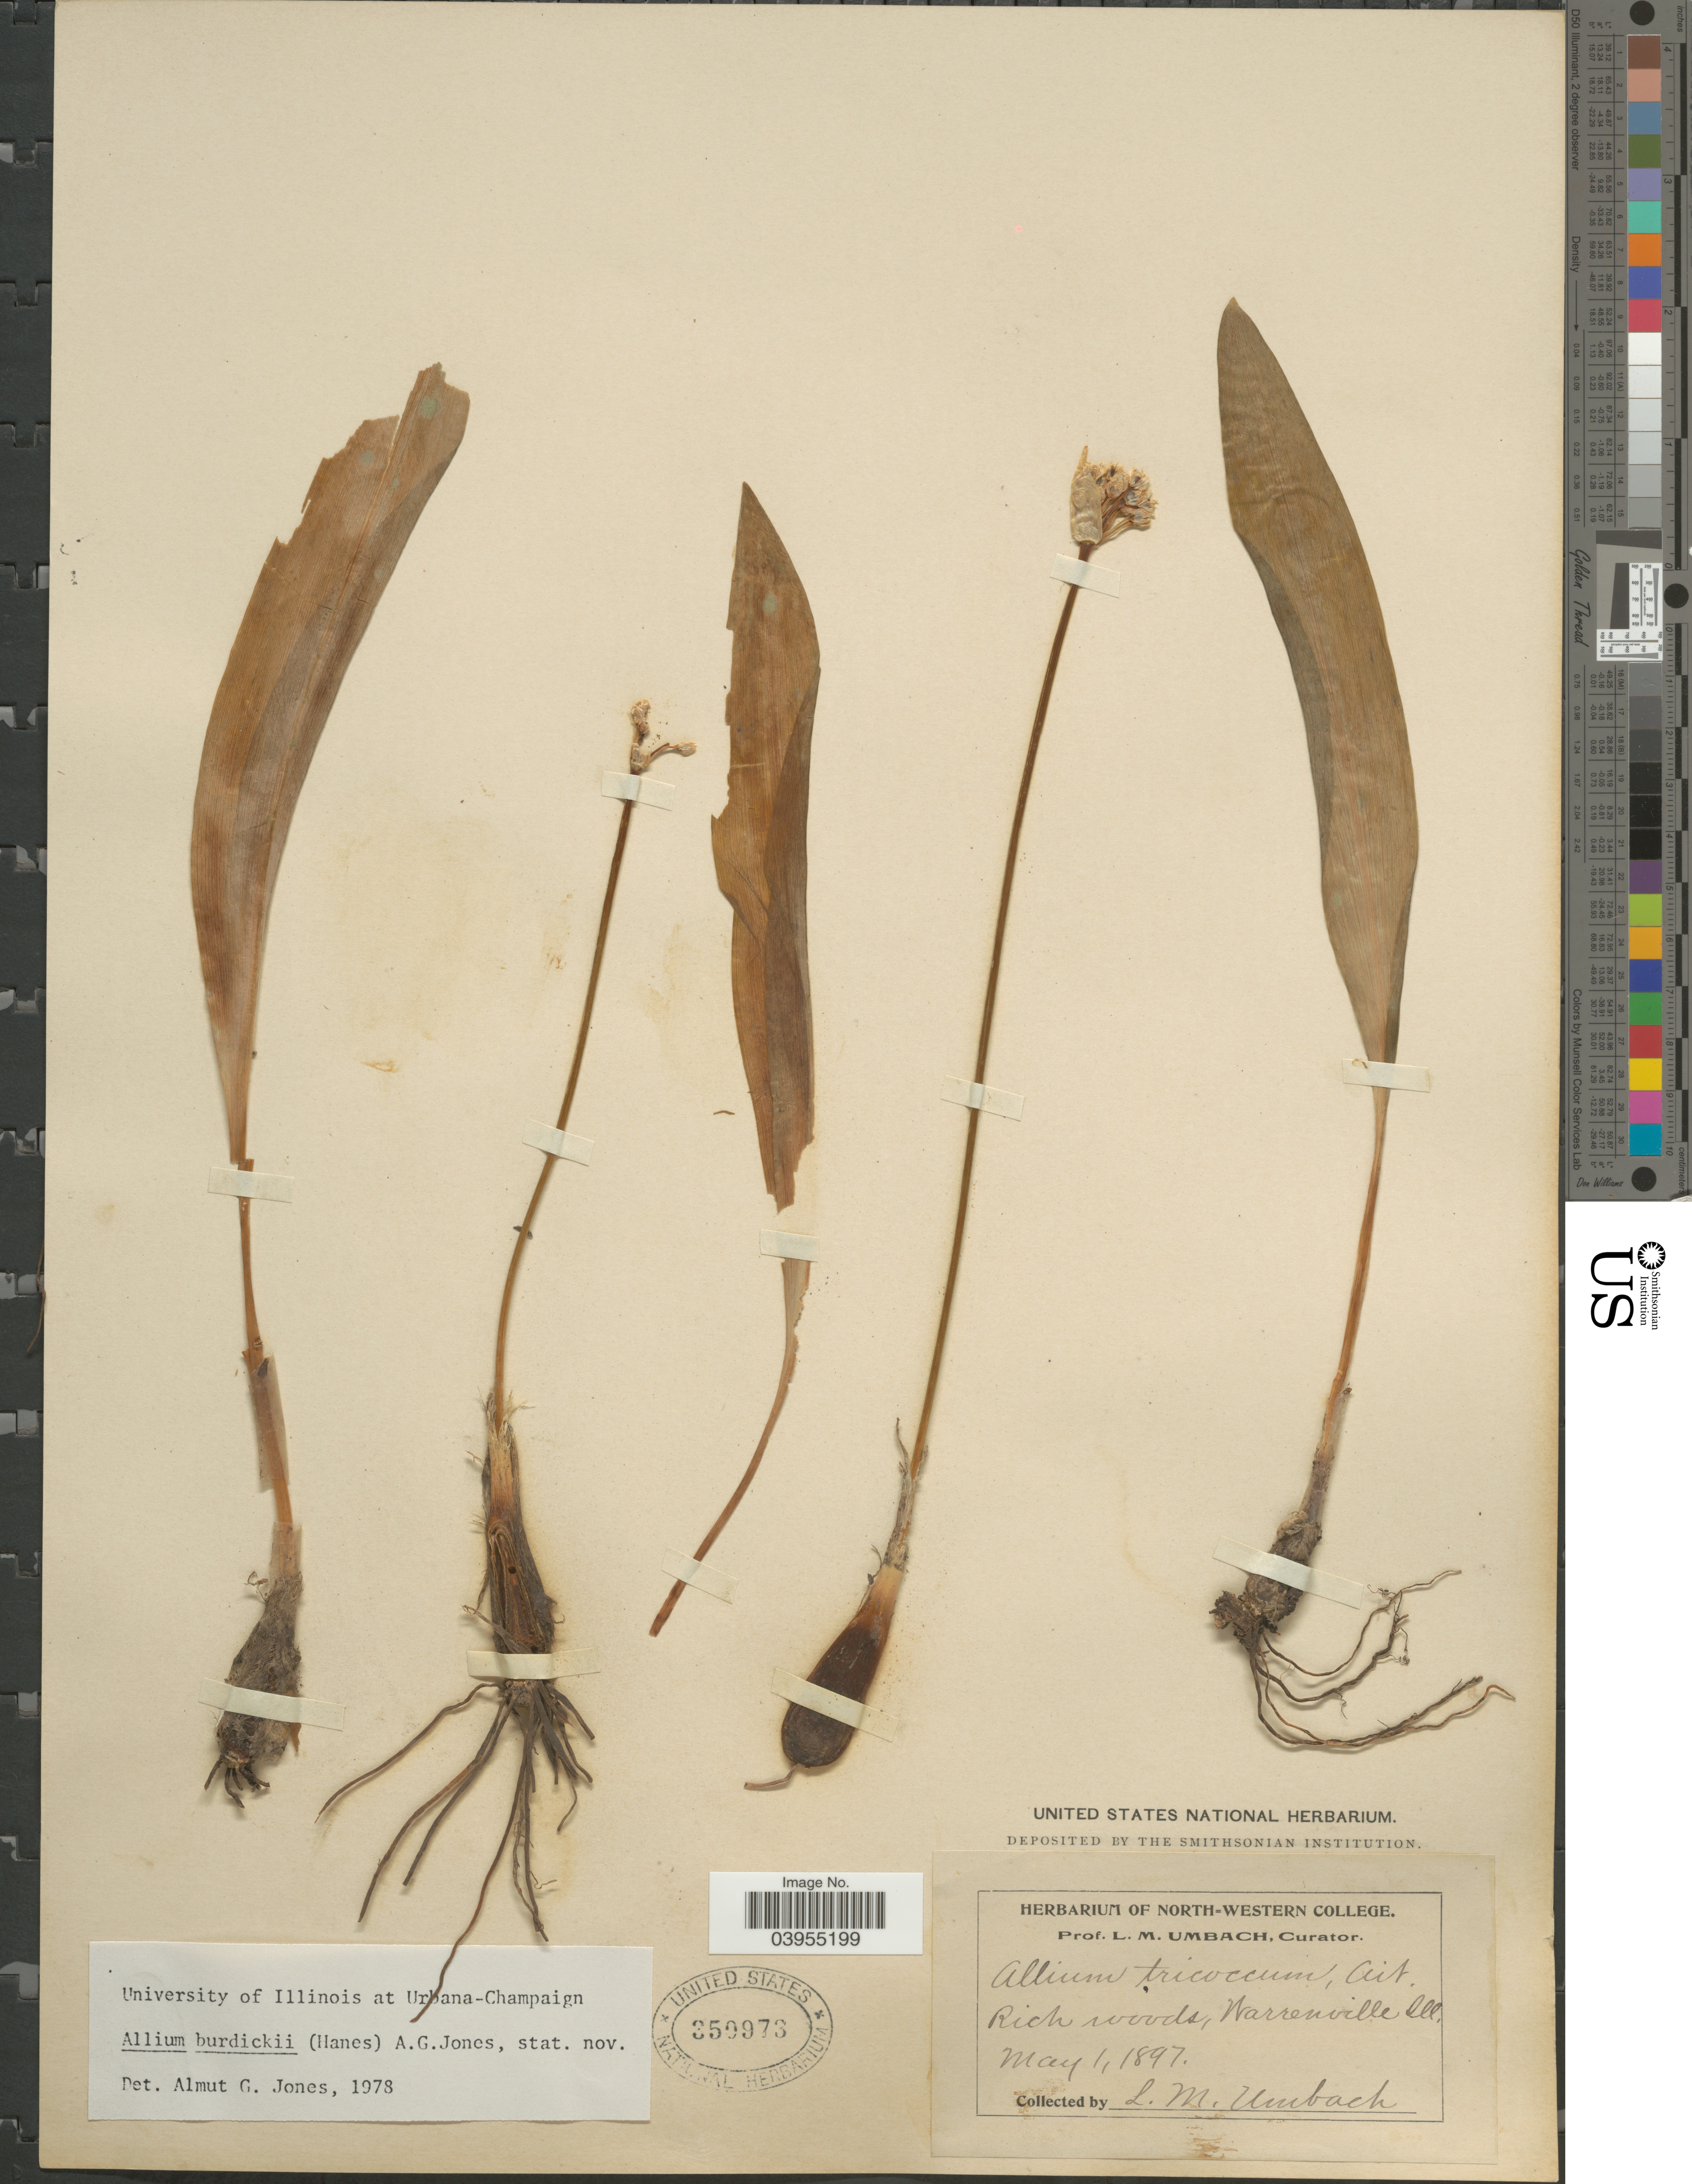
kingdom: Plantae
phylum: Tracheophyta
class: Liliopsida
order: Asparagales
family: Amaryllidaceae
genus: Allium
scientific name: Allium burdickii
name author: (Hanes) A.G. Jones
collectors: L. M. Umbach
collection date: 1897-05-01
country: United States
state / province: Illinois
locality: Warrenville.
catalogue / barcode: US 350973